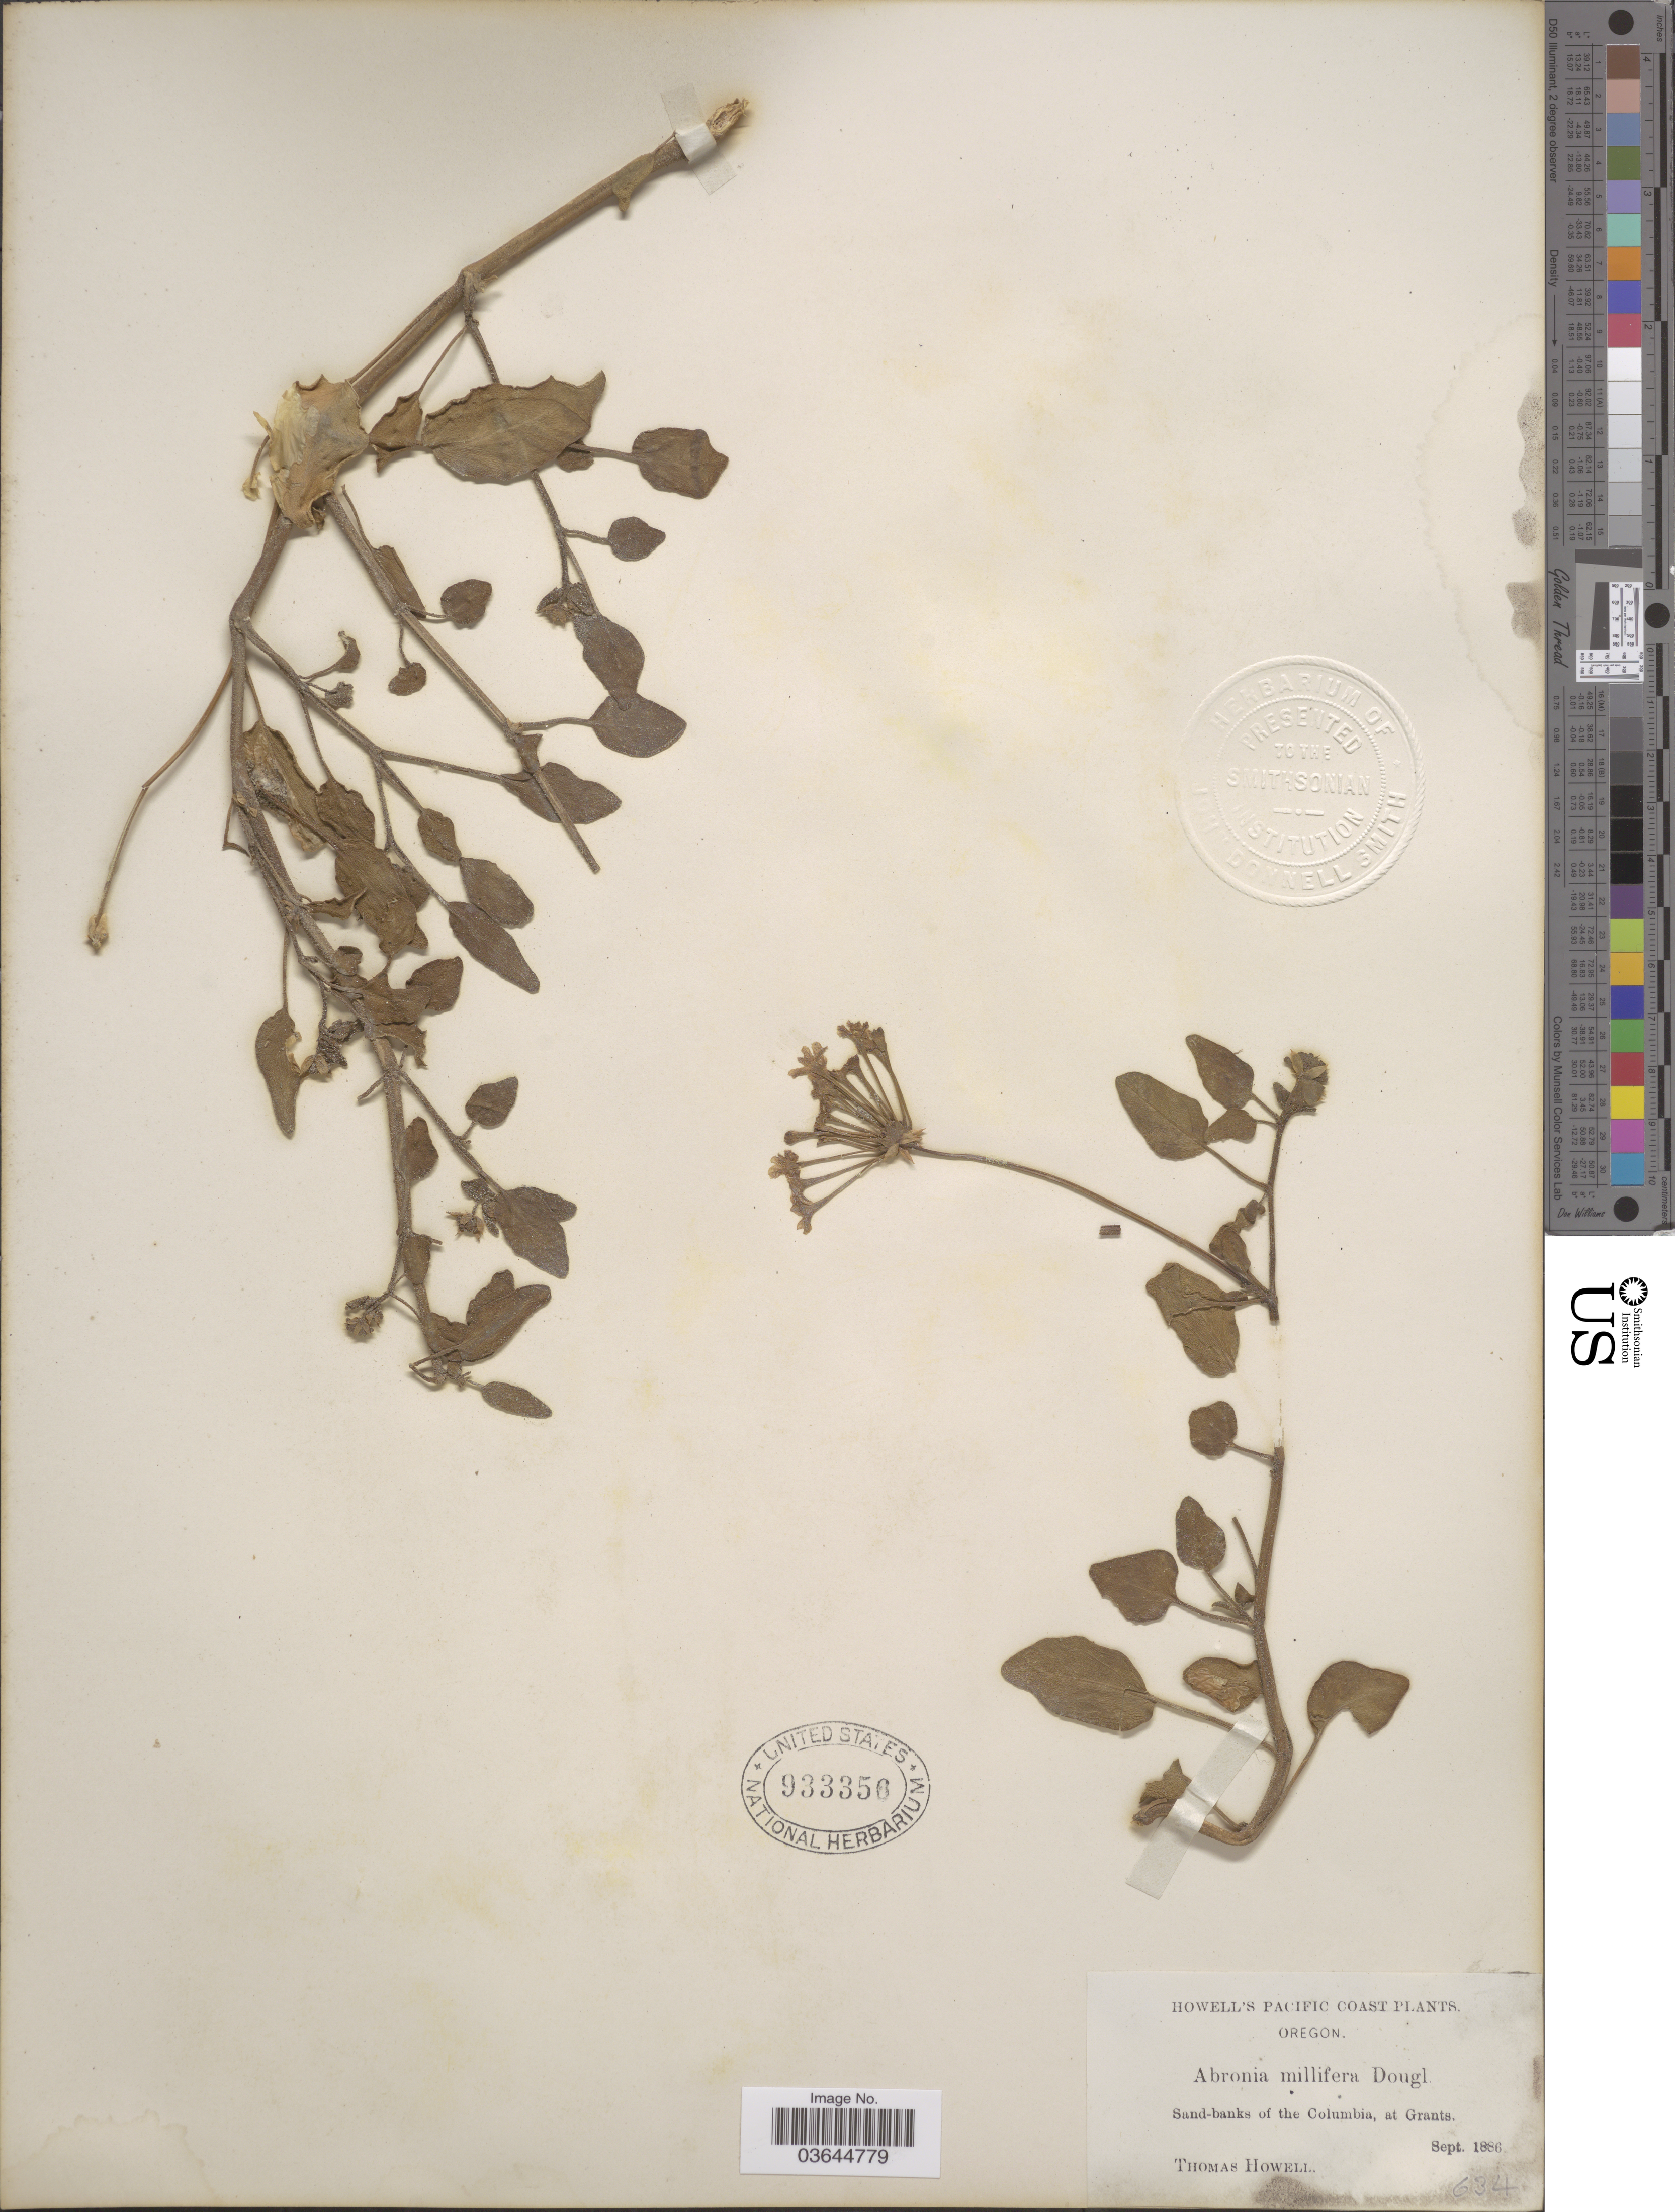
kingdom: Plantae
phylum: Tracheophyta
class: Magnoliopsida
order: Caryophyllales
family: Nyctaginaceae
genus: Abronia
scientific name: Abronia mellifera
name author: Douglas ex Hook.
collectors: T. J. Howell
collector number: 634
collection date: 1886-09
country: United States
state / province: Oregon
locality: Pacific Coast. Sand-banks of the Columbia, at Grants.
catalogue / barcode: US 933356